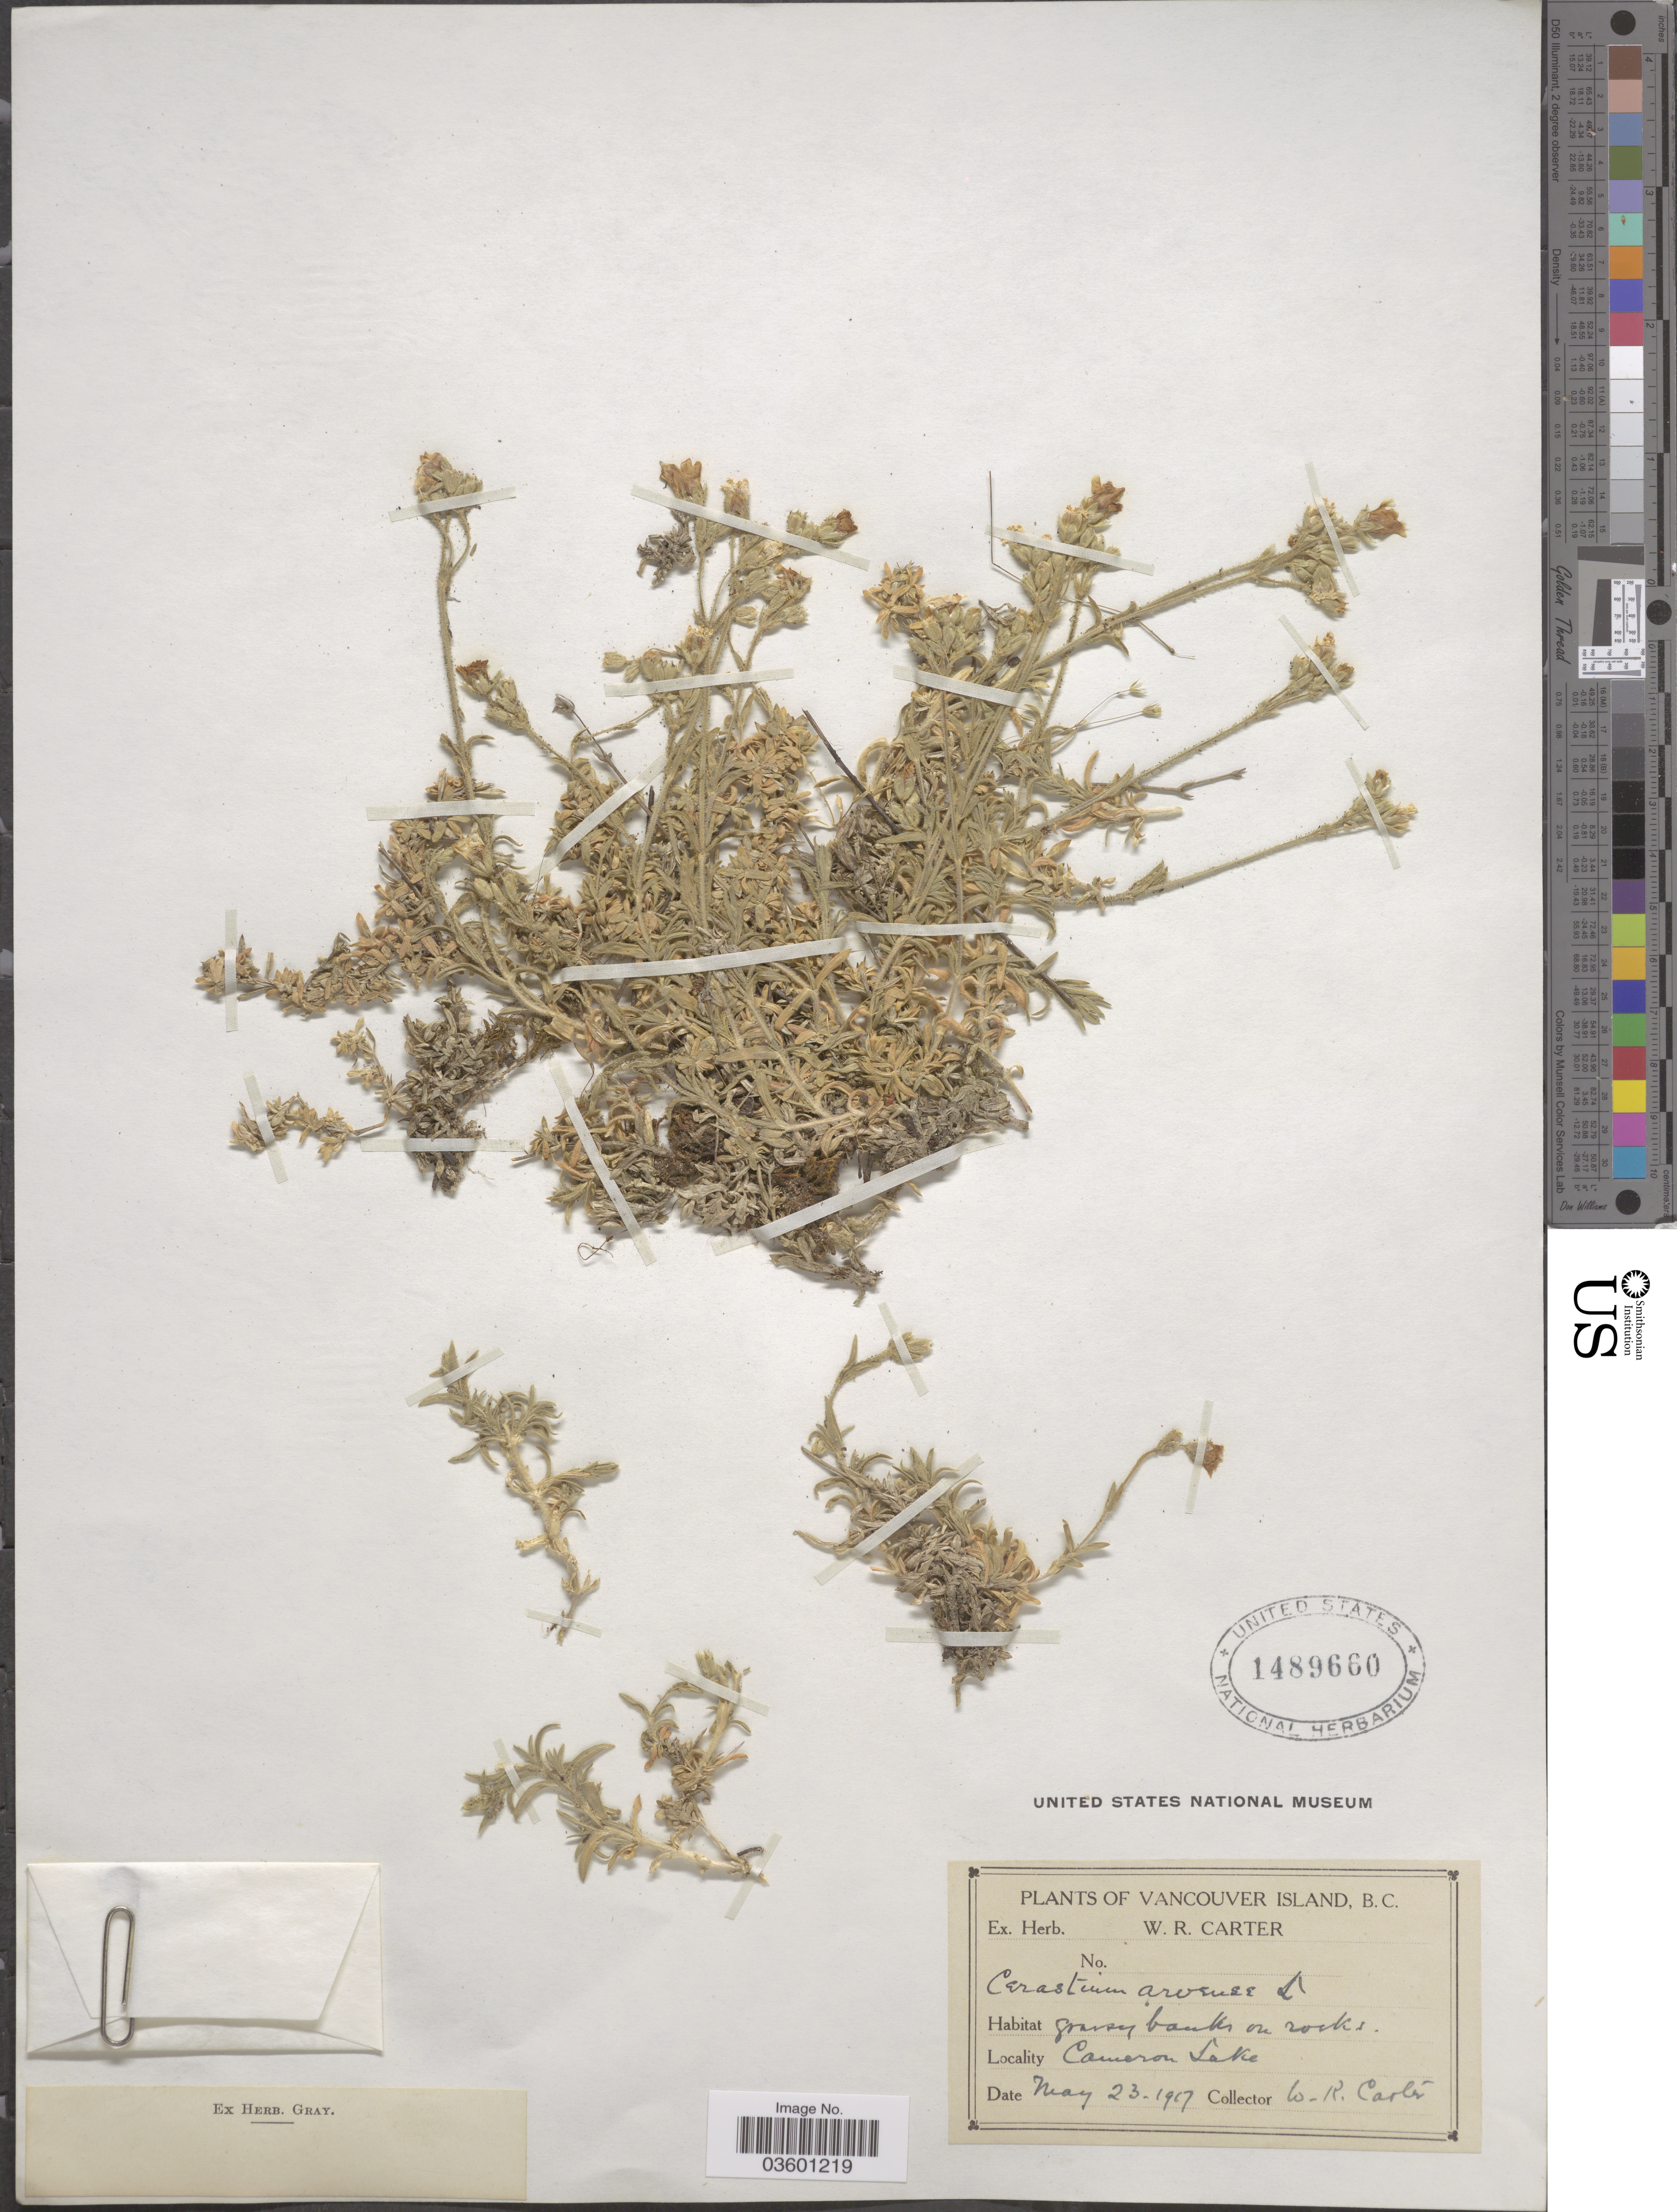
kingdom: Plantae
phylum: Tracheophyta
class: Magnoliopsida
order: Caryophyllales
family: Caryophyllaceae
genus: Cerastium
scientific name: Cerastium arvense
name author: L.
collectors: W. R. Carter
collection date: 1917-05-23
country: Canada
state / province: British Columbia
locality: Vancouver Island. Cameron Lake.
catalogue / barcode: US 1489660